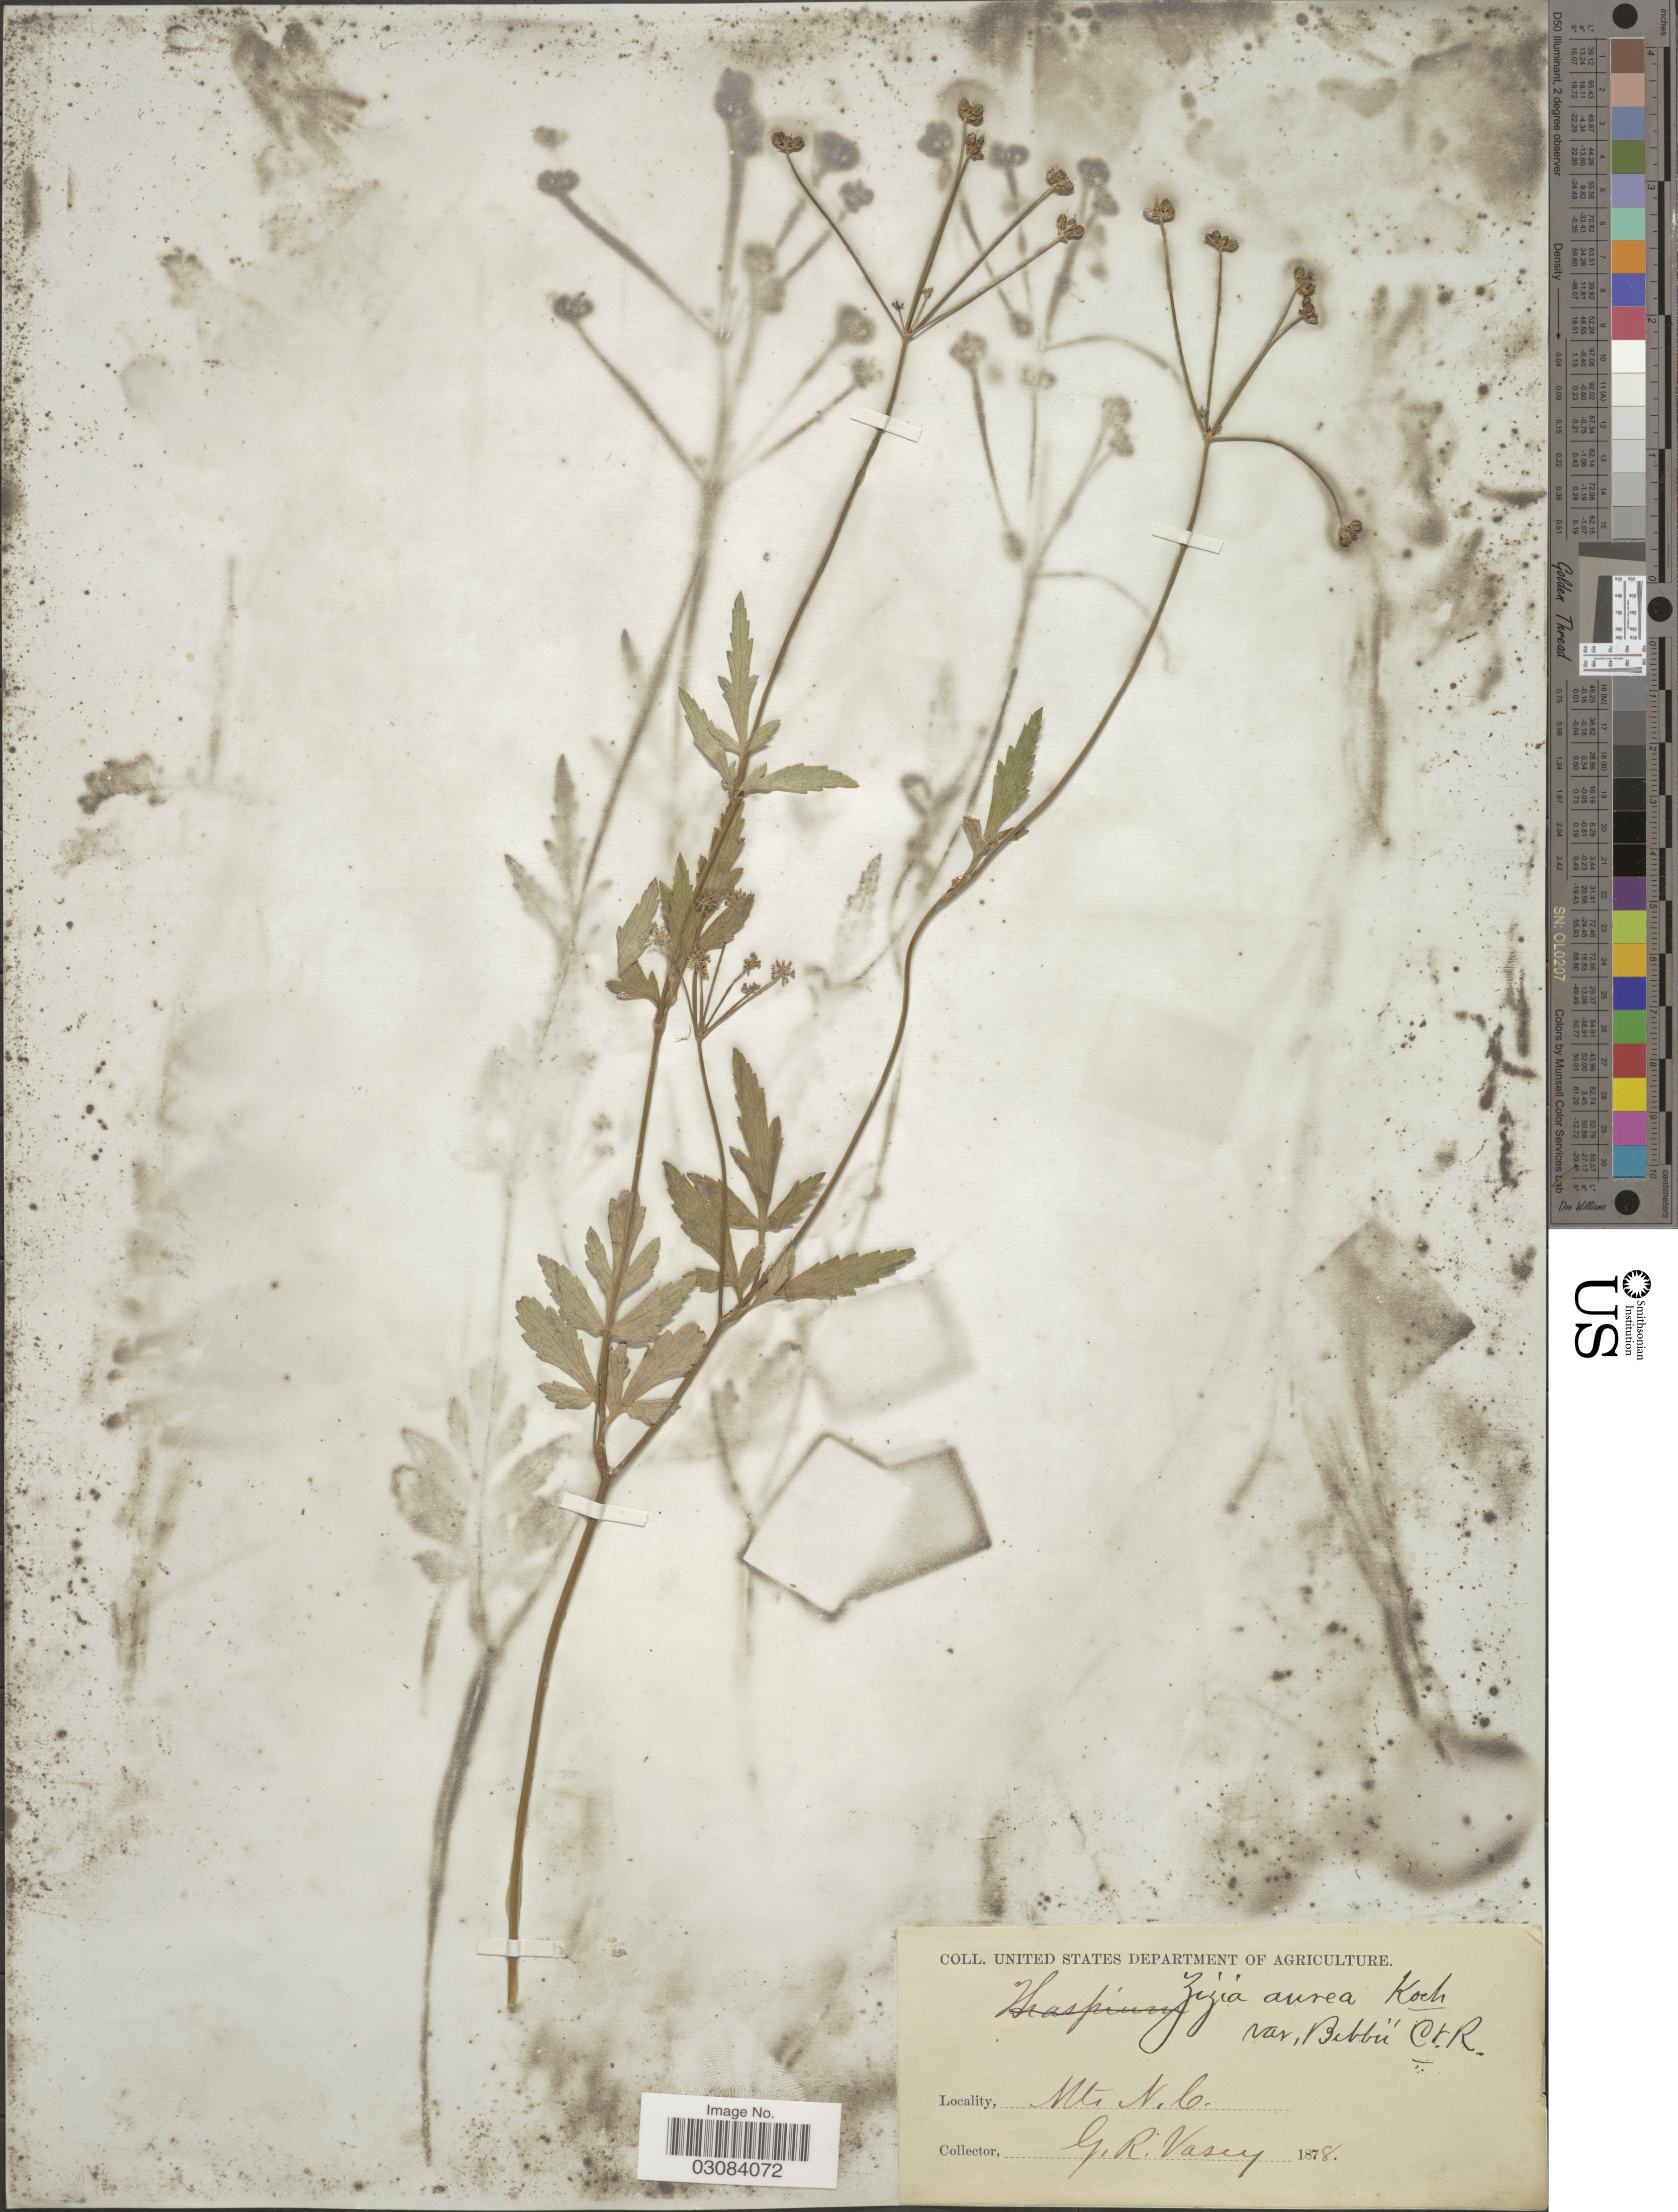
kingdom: Plantae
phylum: Tracheophyta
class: Magnoliopsida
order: Apiales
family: Apiaceae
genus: Zizia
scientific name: Zizia bebbii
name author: (J.M. Coult. & Rose) Britton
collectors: G. R. Vasey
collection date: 1878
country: United States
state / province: North Carolina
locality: Mts N.C.